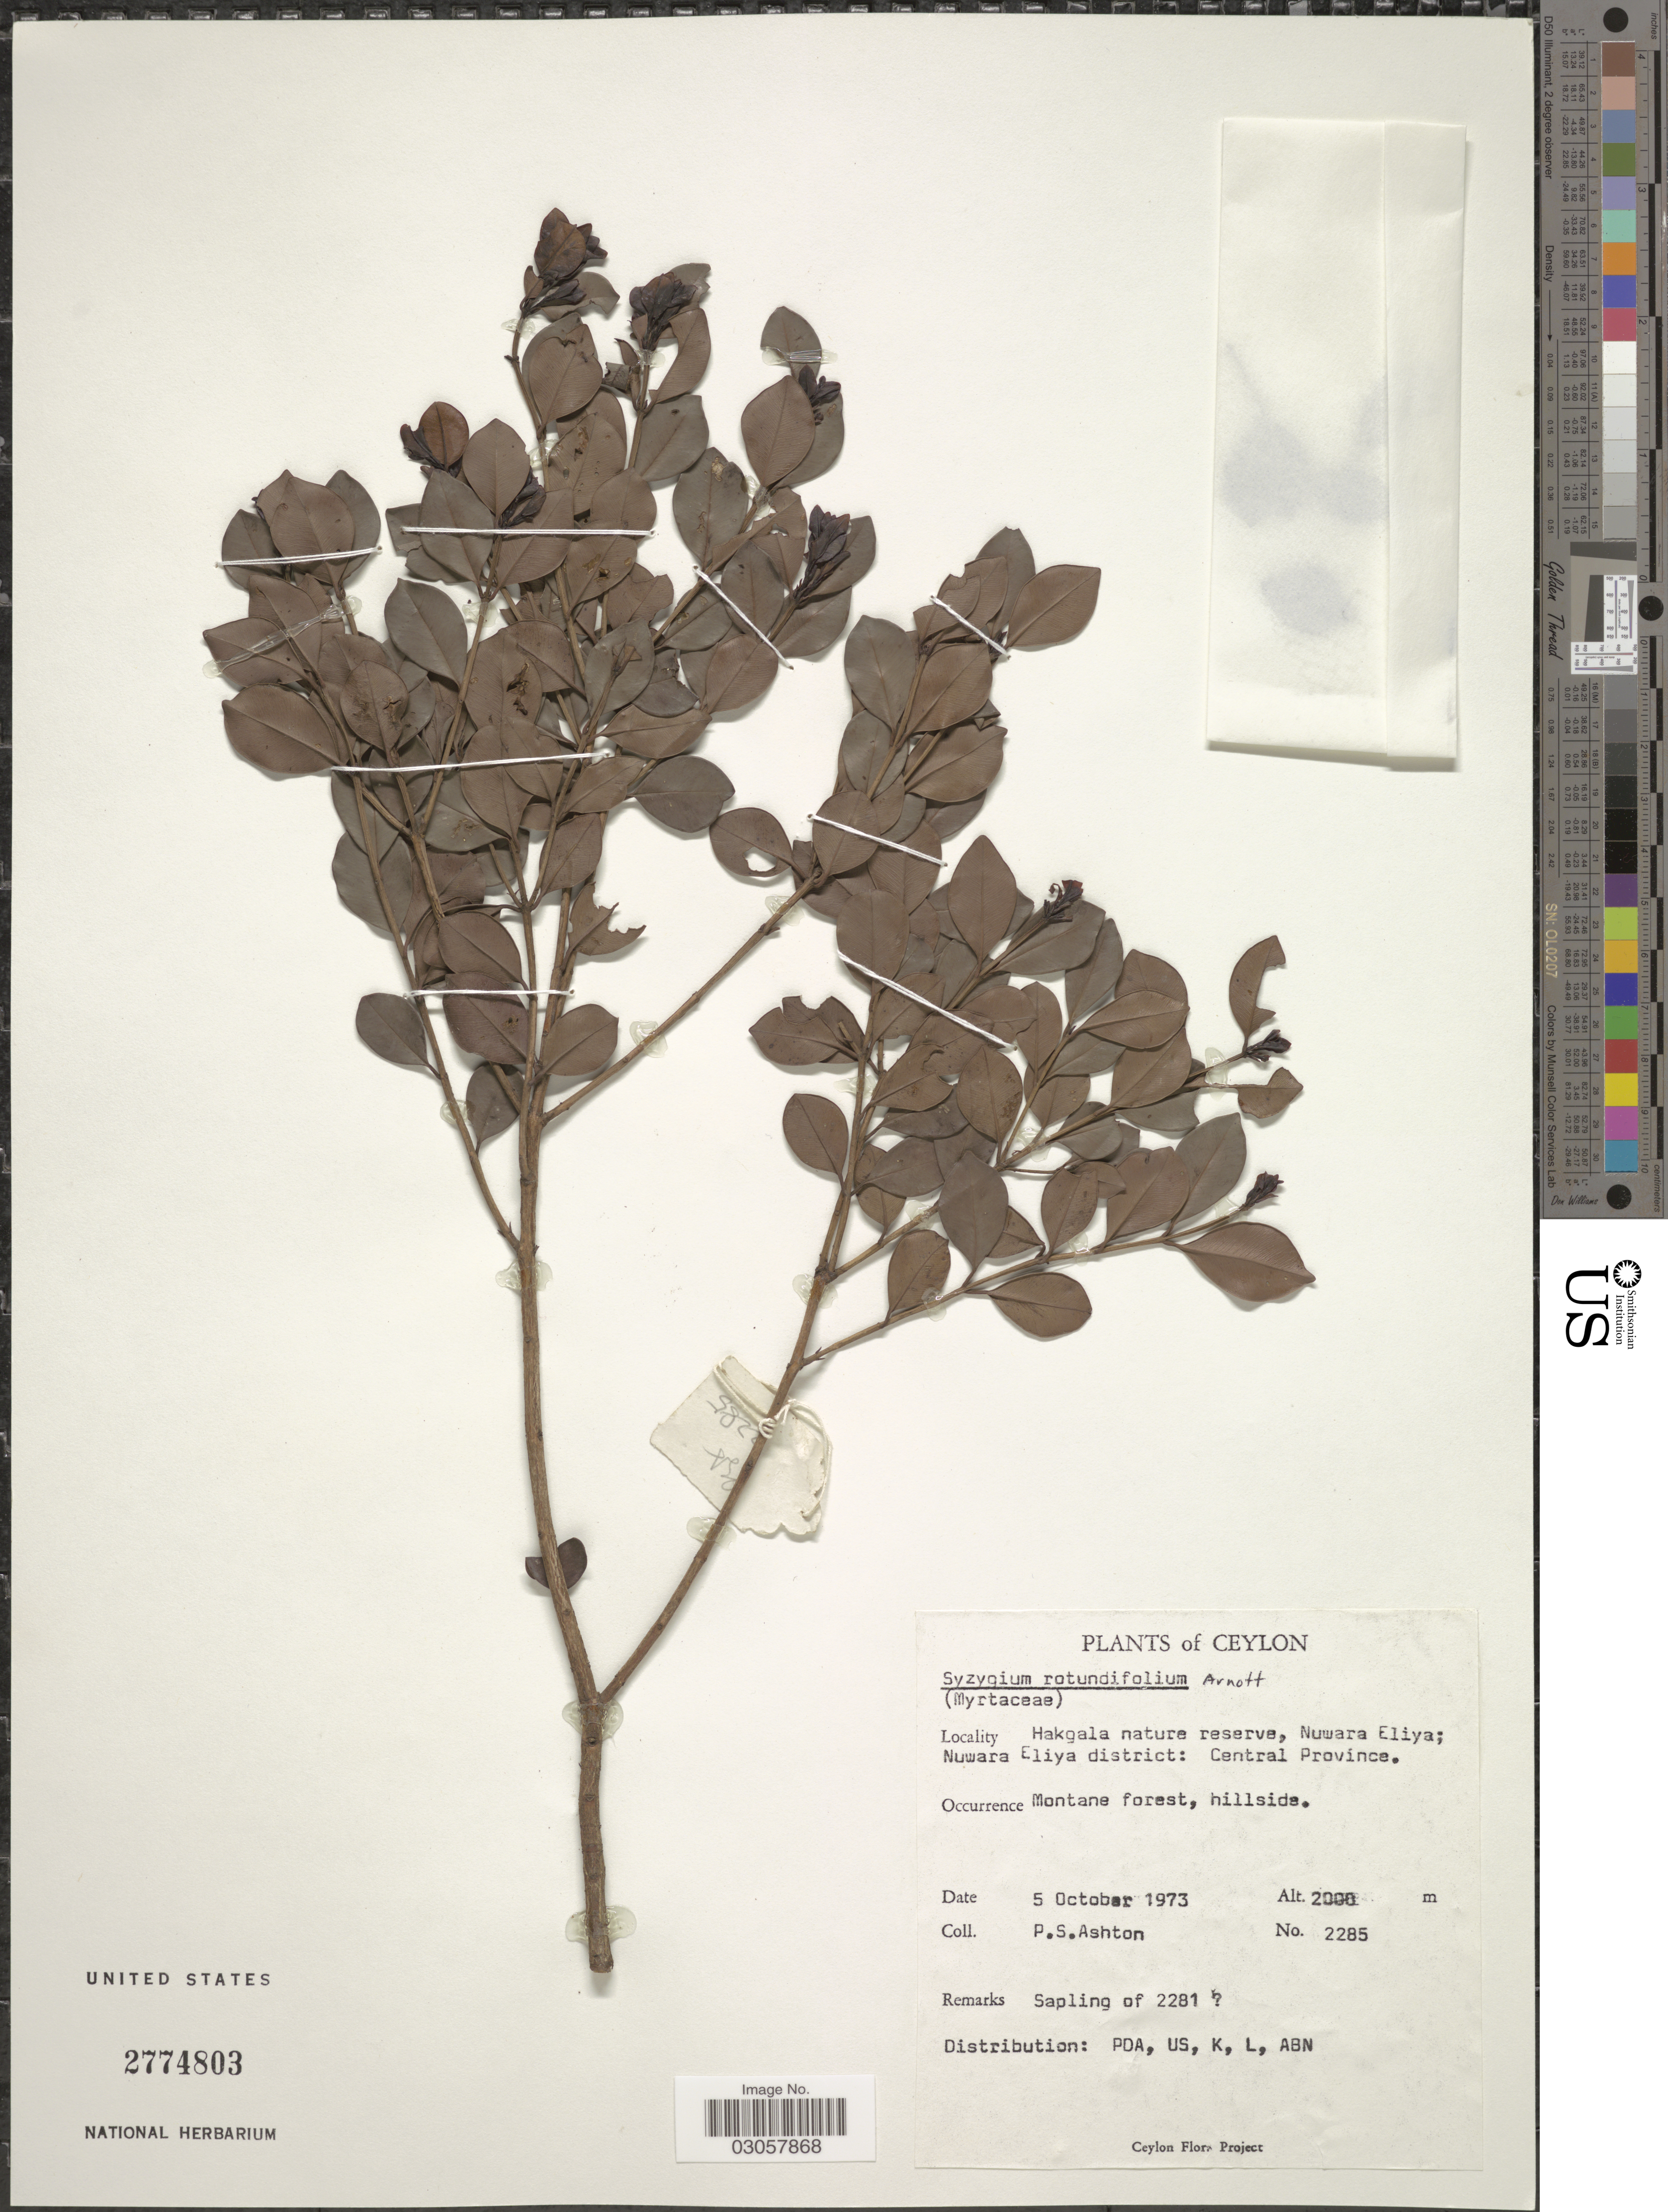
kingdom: Plantae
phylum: Tracheophyta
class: Magnoliopsida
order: Myrtales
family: Myrtaceae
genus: Syzygium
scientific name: Syzygium rotundifolium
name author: Arn.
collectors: P. S. Ashton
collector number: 2285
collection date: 1973-10-05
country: Sri Lanka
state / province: Central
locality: Ceylon. Hakgala nature reserve, Nuwara Eliya; Nuwara Eliya District.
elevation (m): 2000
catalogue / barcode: US 2774803